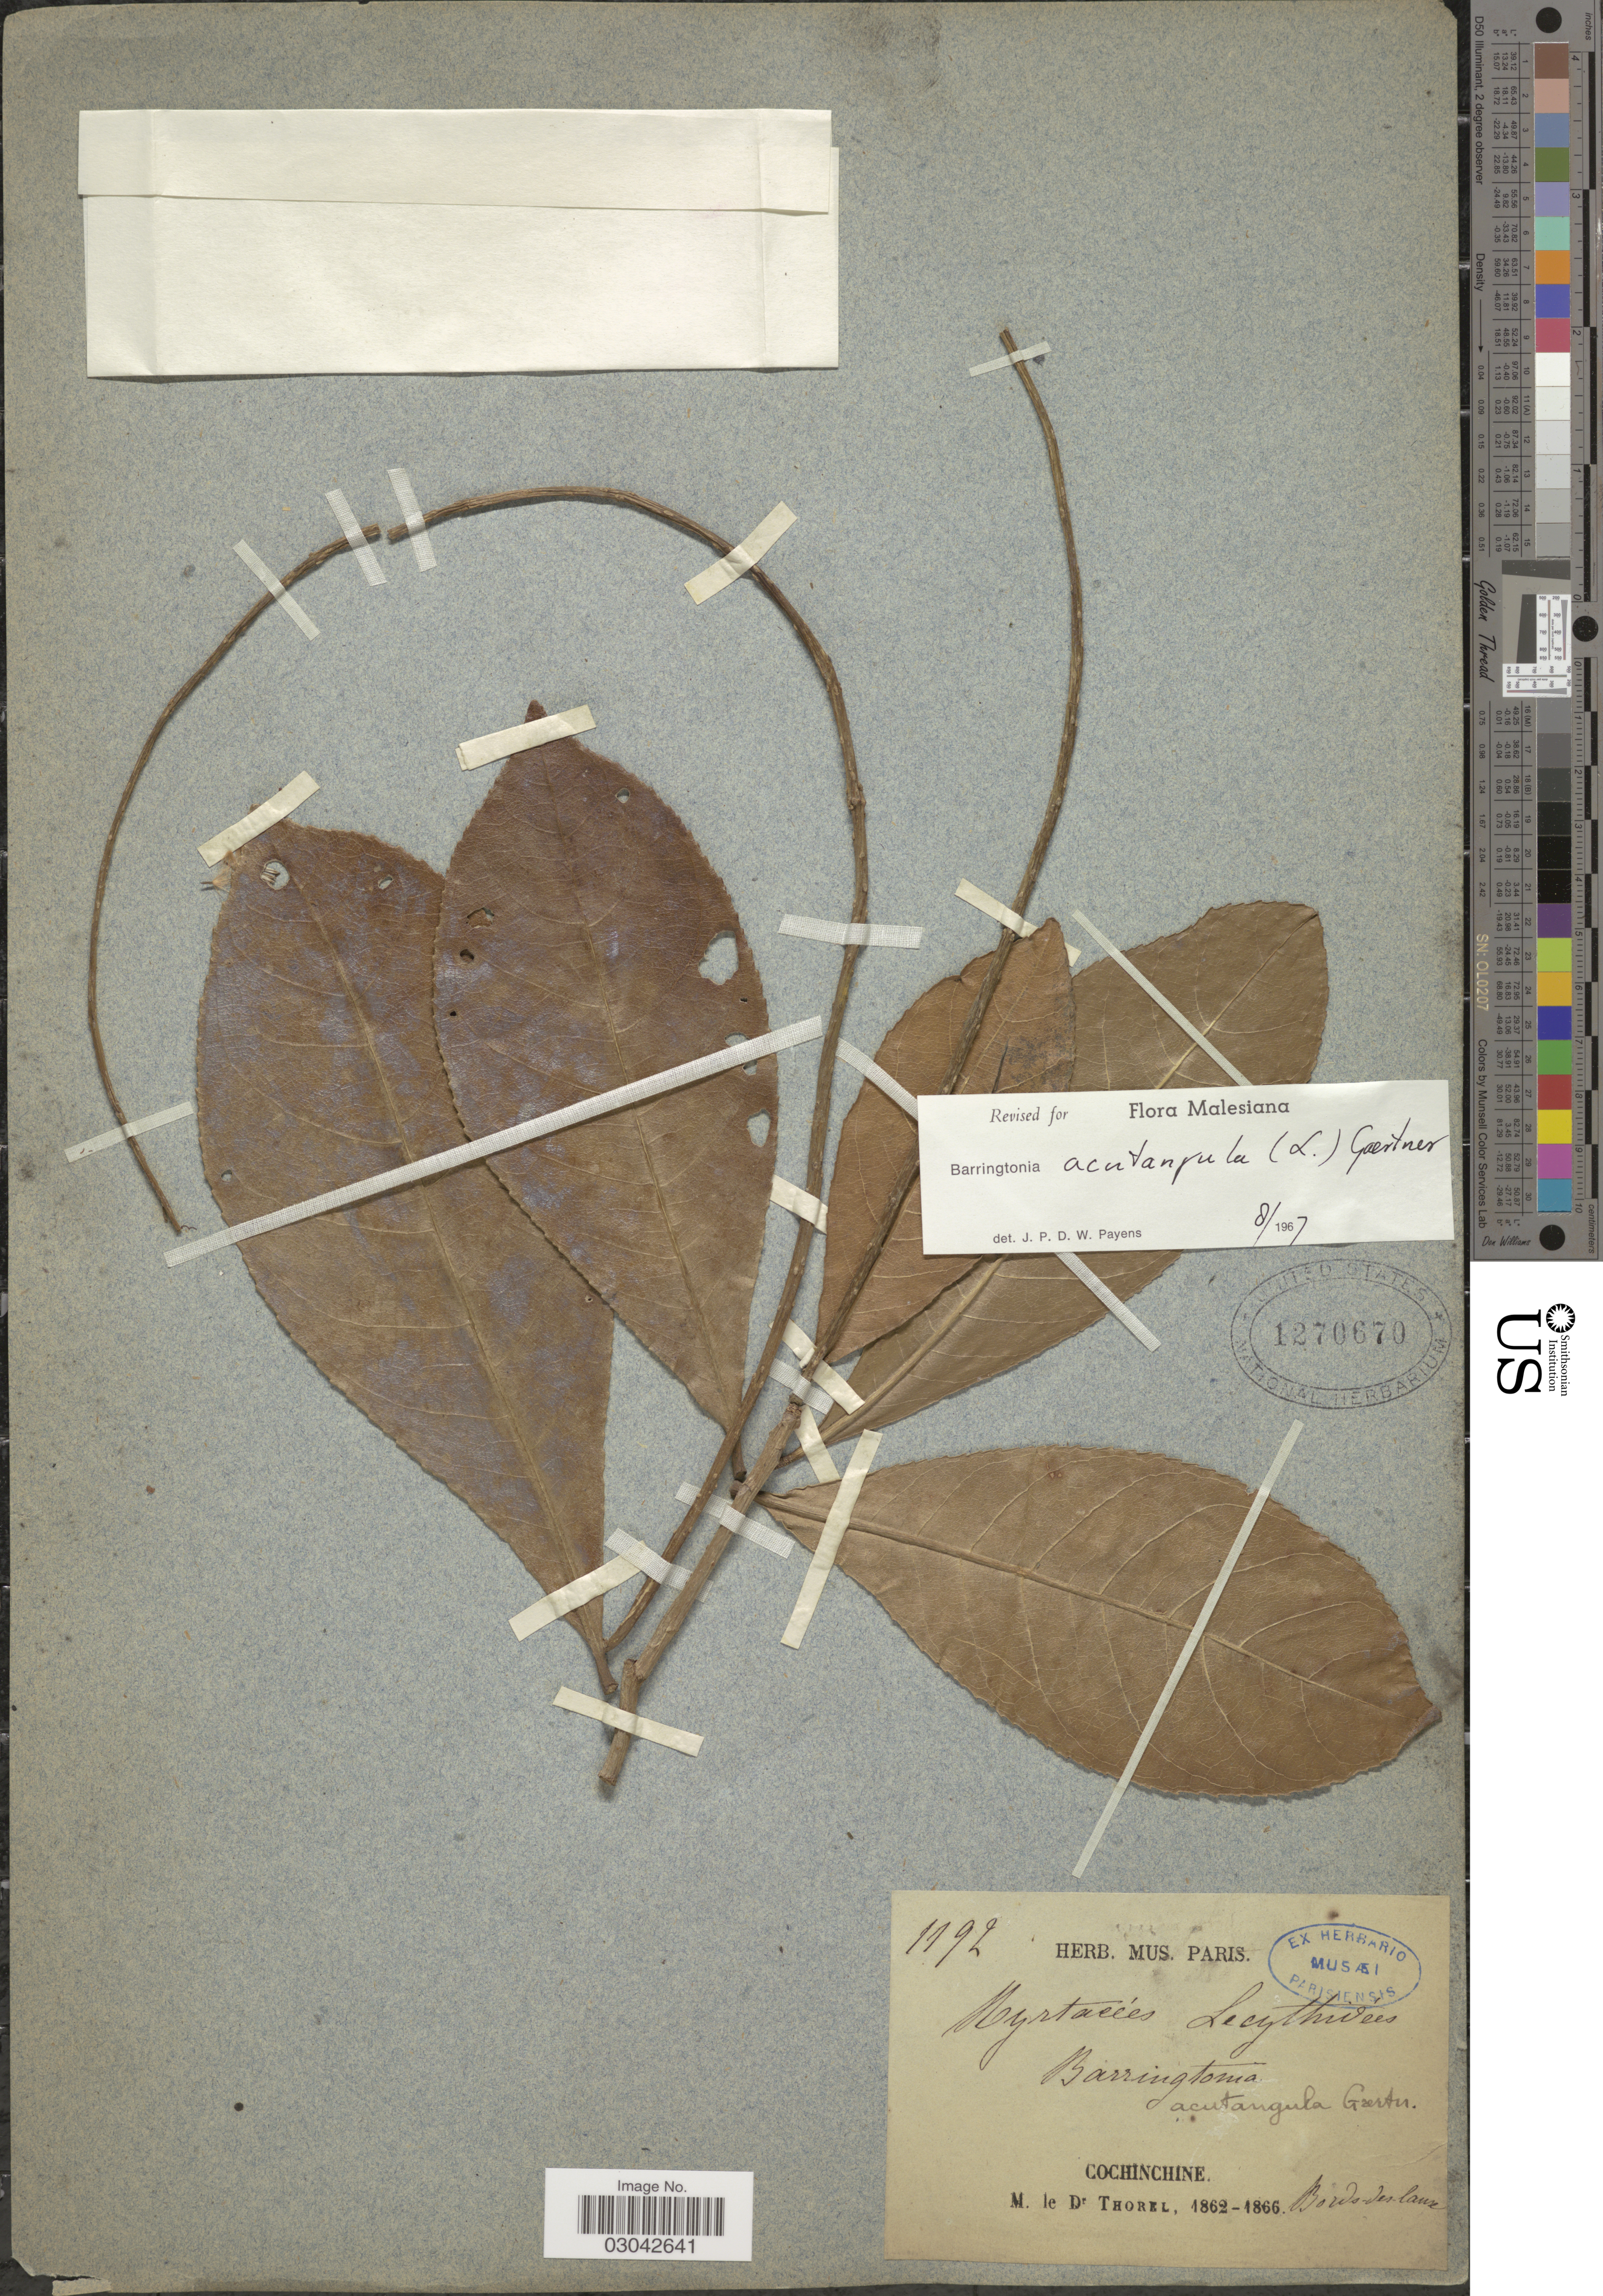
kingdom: Plantae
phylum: Tracheophyta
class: Magnoliopsida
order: Ericales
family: Lecythidaceae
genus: Barringtonia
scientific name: Barringtonia acutangula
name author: (L.) Gaertn.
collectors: C. Thorel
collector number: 1192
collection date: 1862/1866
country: Vietnam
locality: Cochinchine. Bords-des-lause [interpreted].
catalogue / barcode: US 1270670